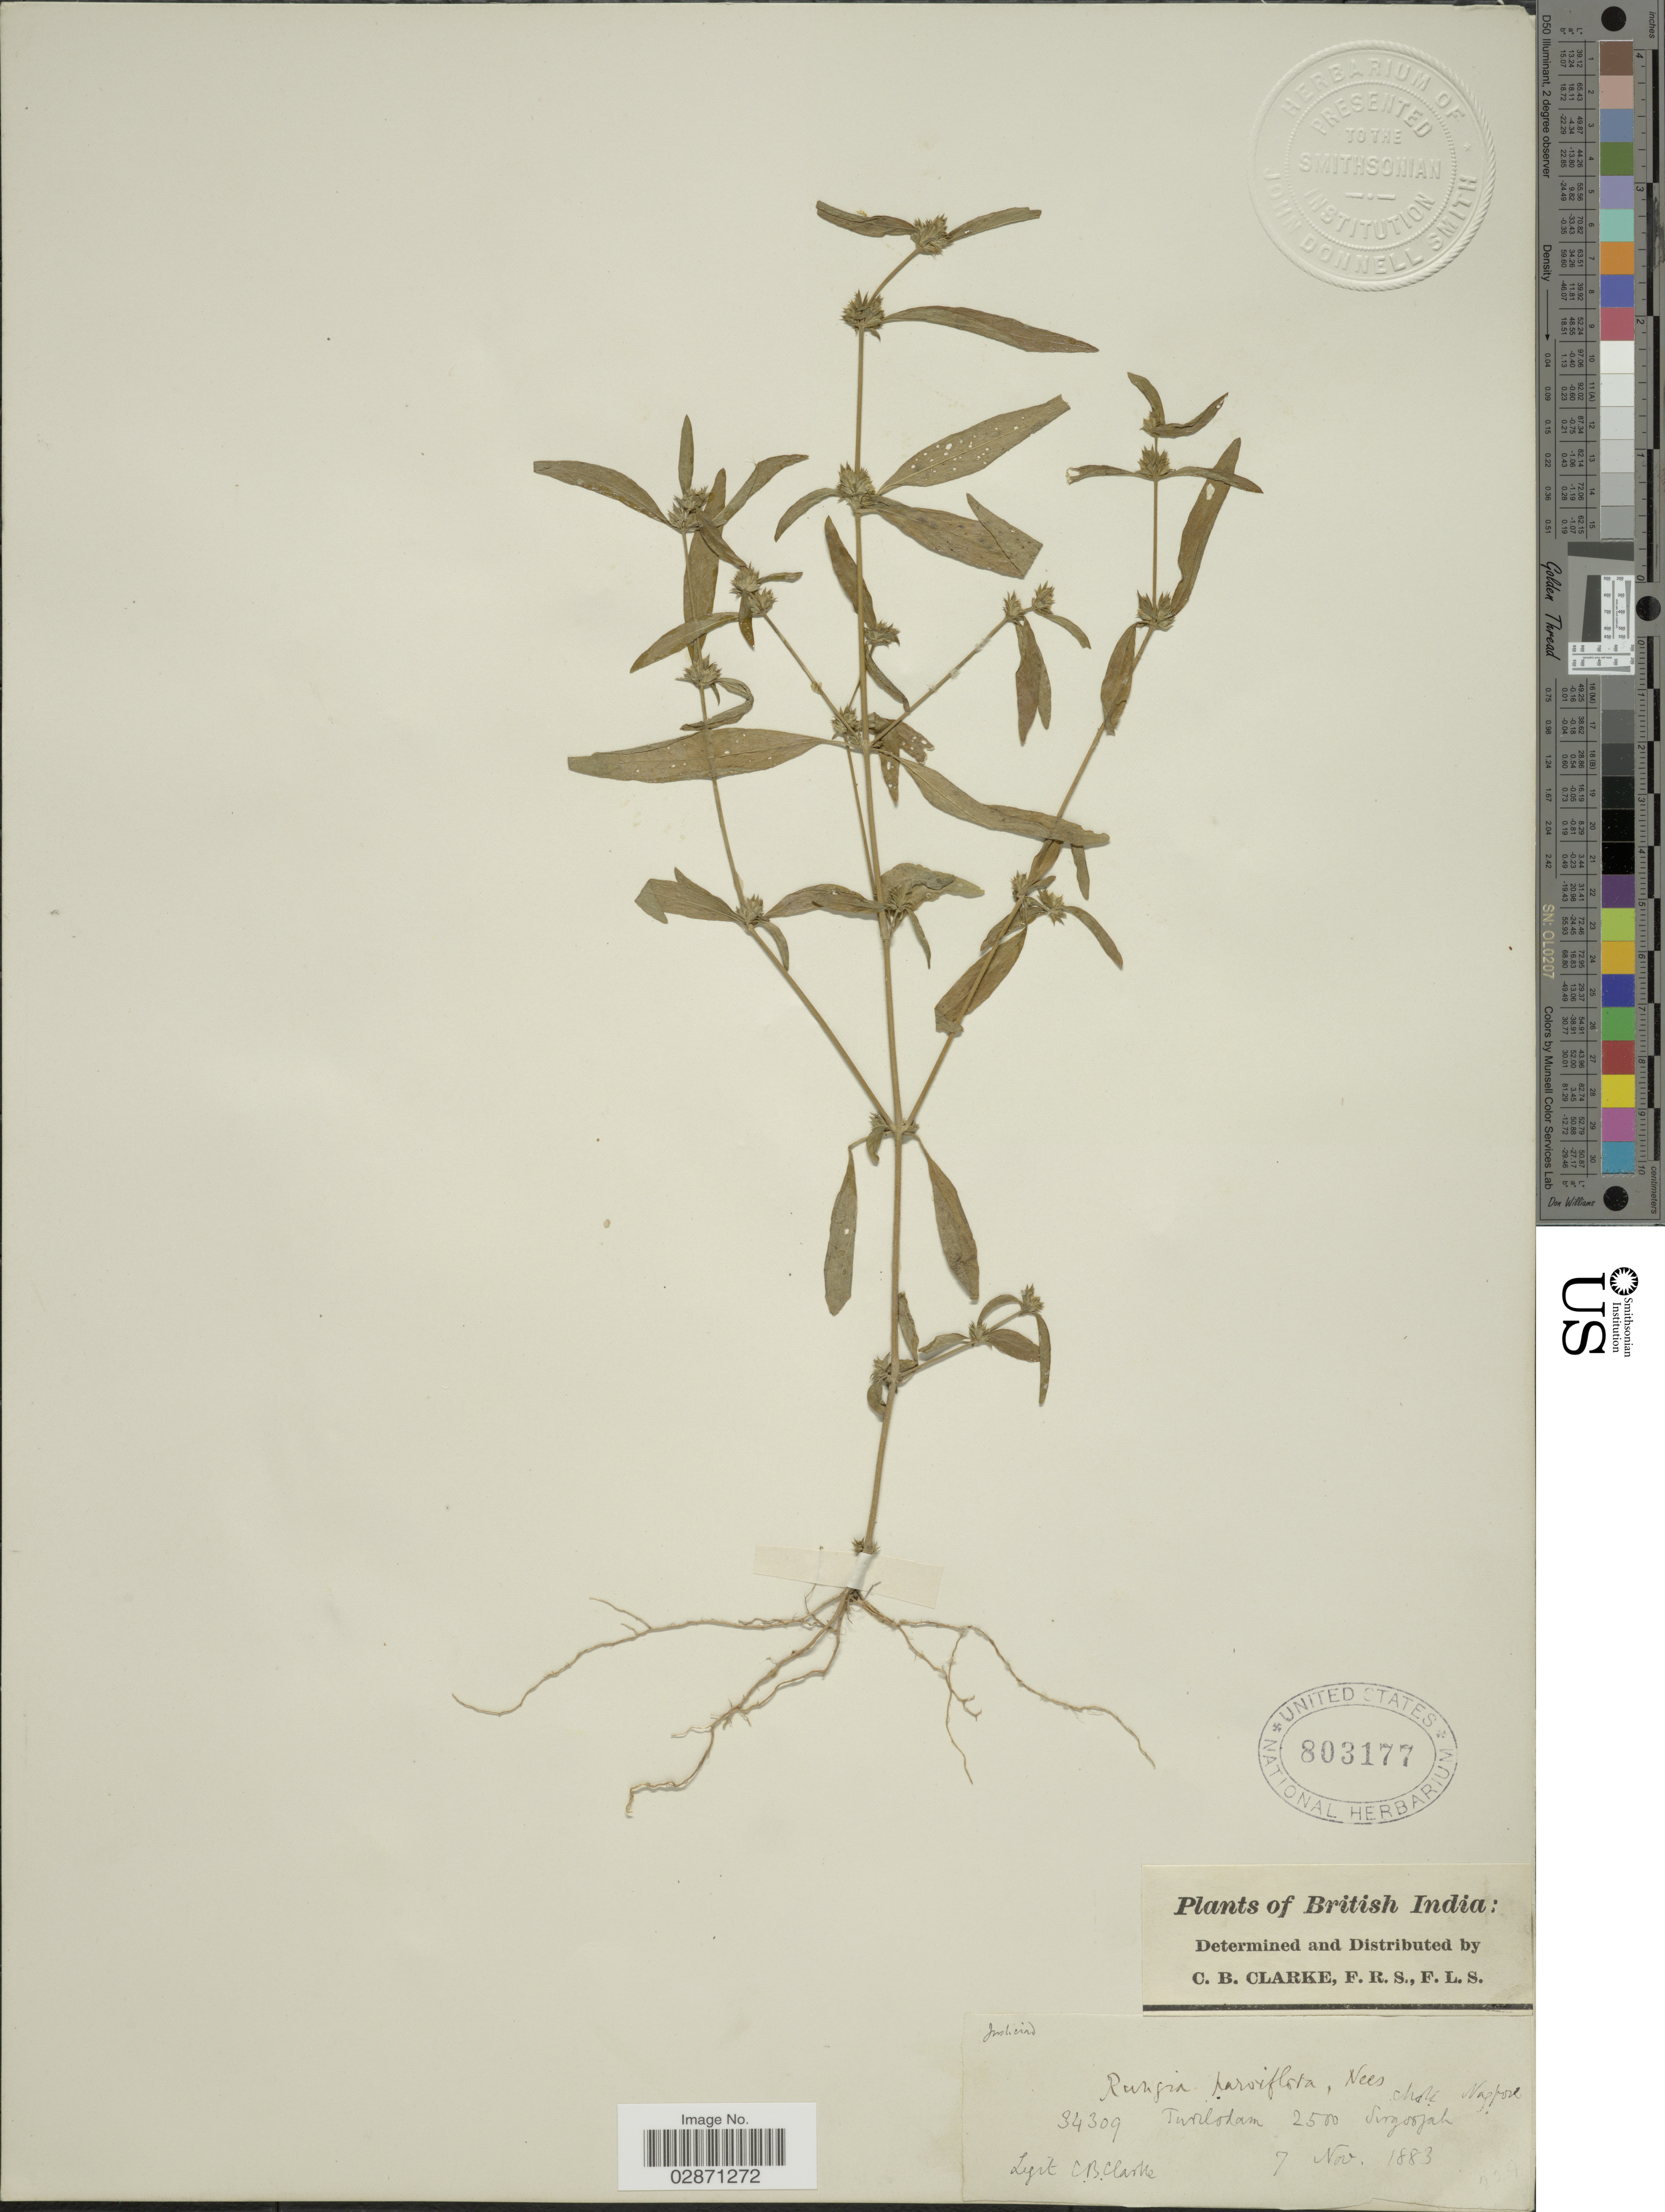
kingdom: Plantae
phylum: Tracheophyta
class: Magnoliopsida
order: Lamiales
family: Acanthaceae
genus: Rungia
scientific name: Rungia parviflora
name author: Nees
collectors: C. B. Clarke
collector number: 34309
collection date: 1883-11-07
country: India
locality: Turlolam. Sirgoojah. Chota Nagpore. British India.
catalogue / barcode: US 803177